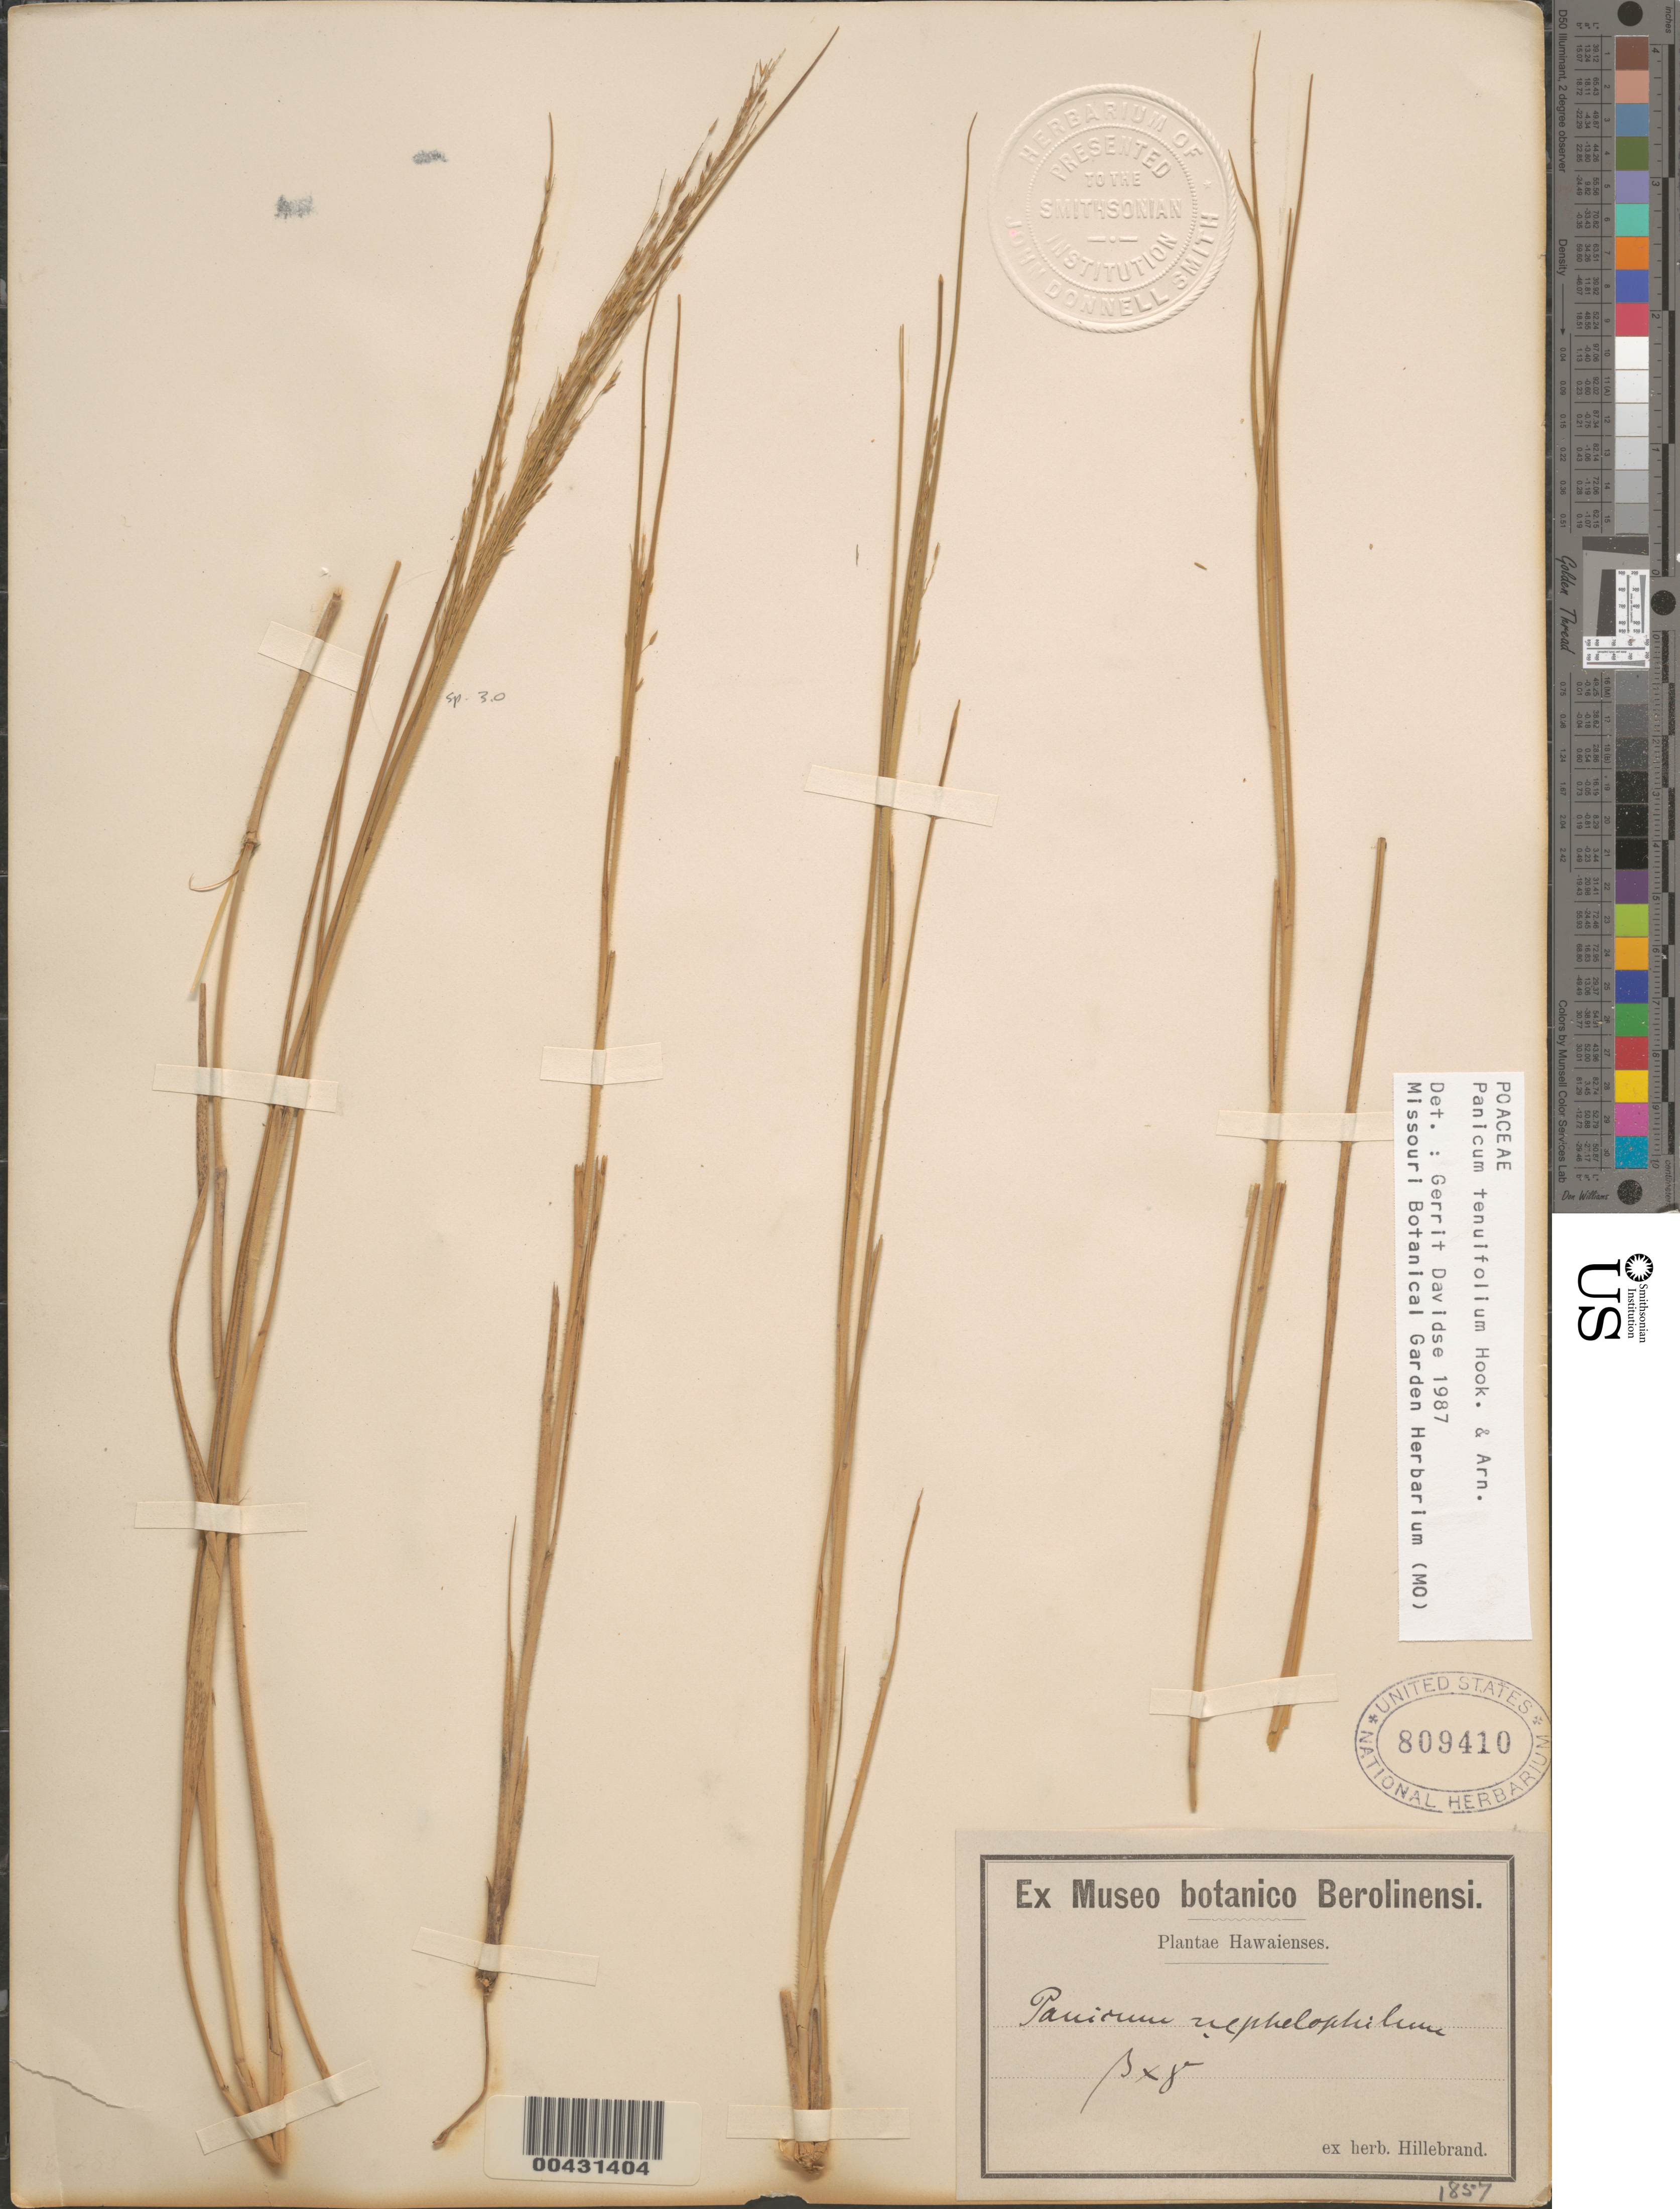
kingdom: Plantae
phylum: Tracheophyta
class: Liliopsida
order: Poales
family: Poaceae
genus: Panicum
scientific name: Panicum tenuifolium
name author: Hook. & Arn.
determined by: Davidse, Gerrit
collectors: W. Hillebrand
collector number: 1857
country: United States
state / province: Hawaii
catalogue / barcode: US 809410